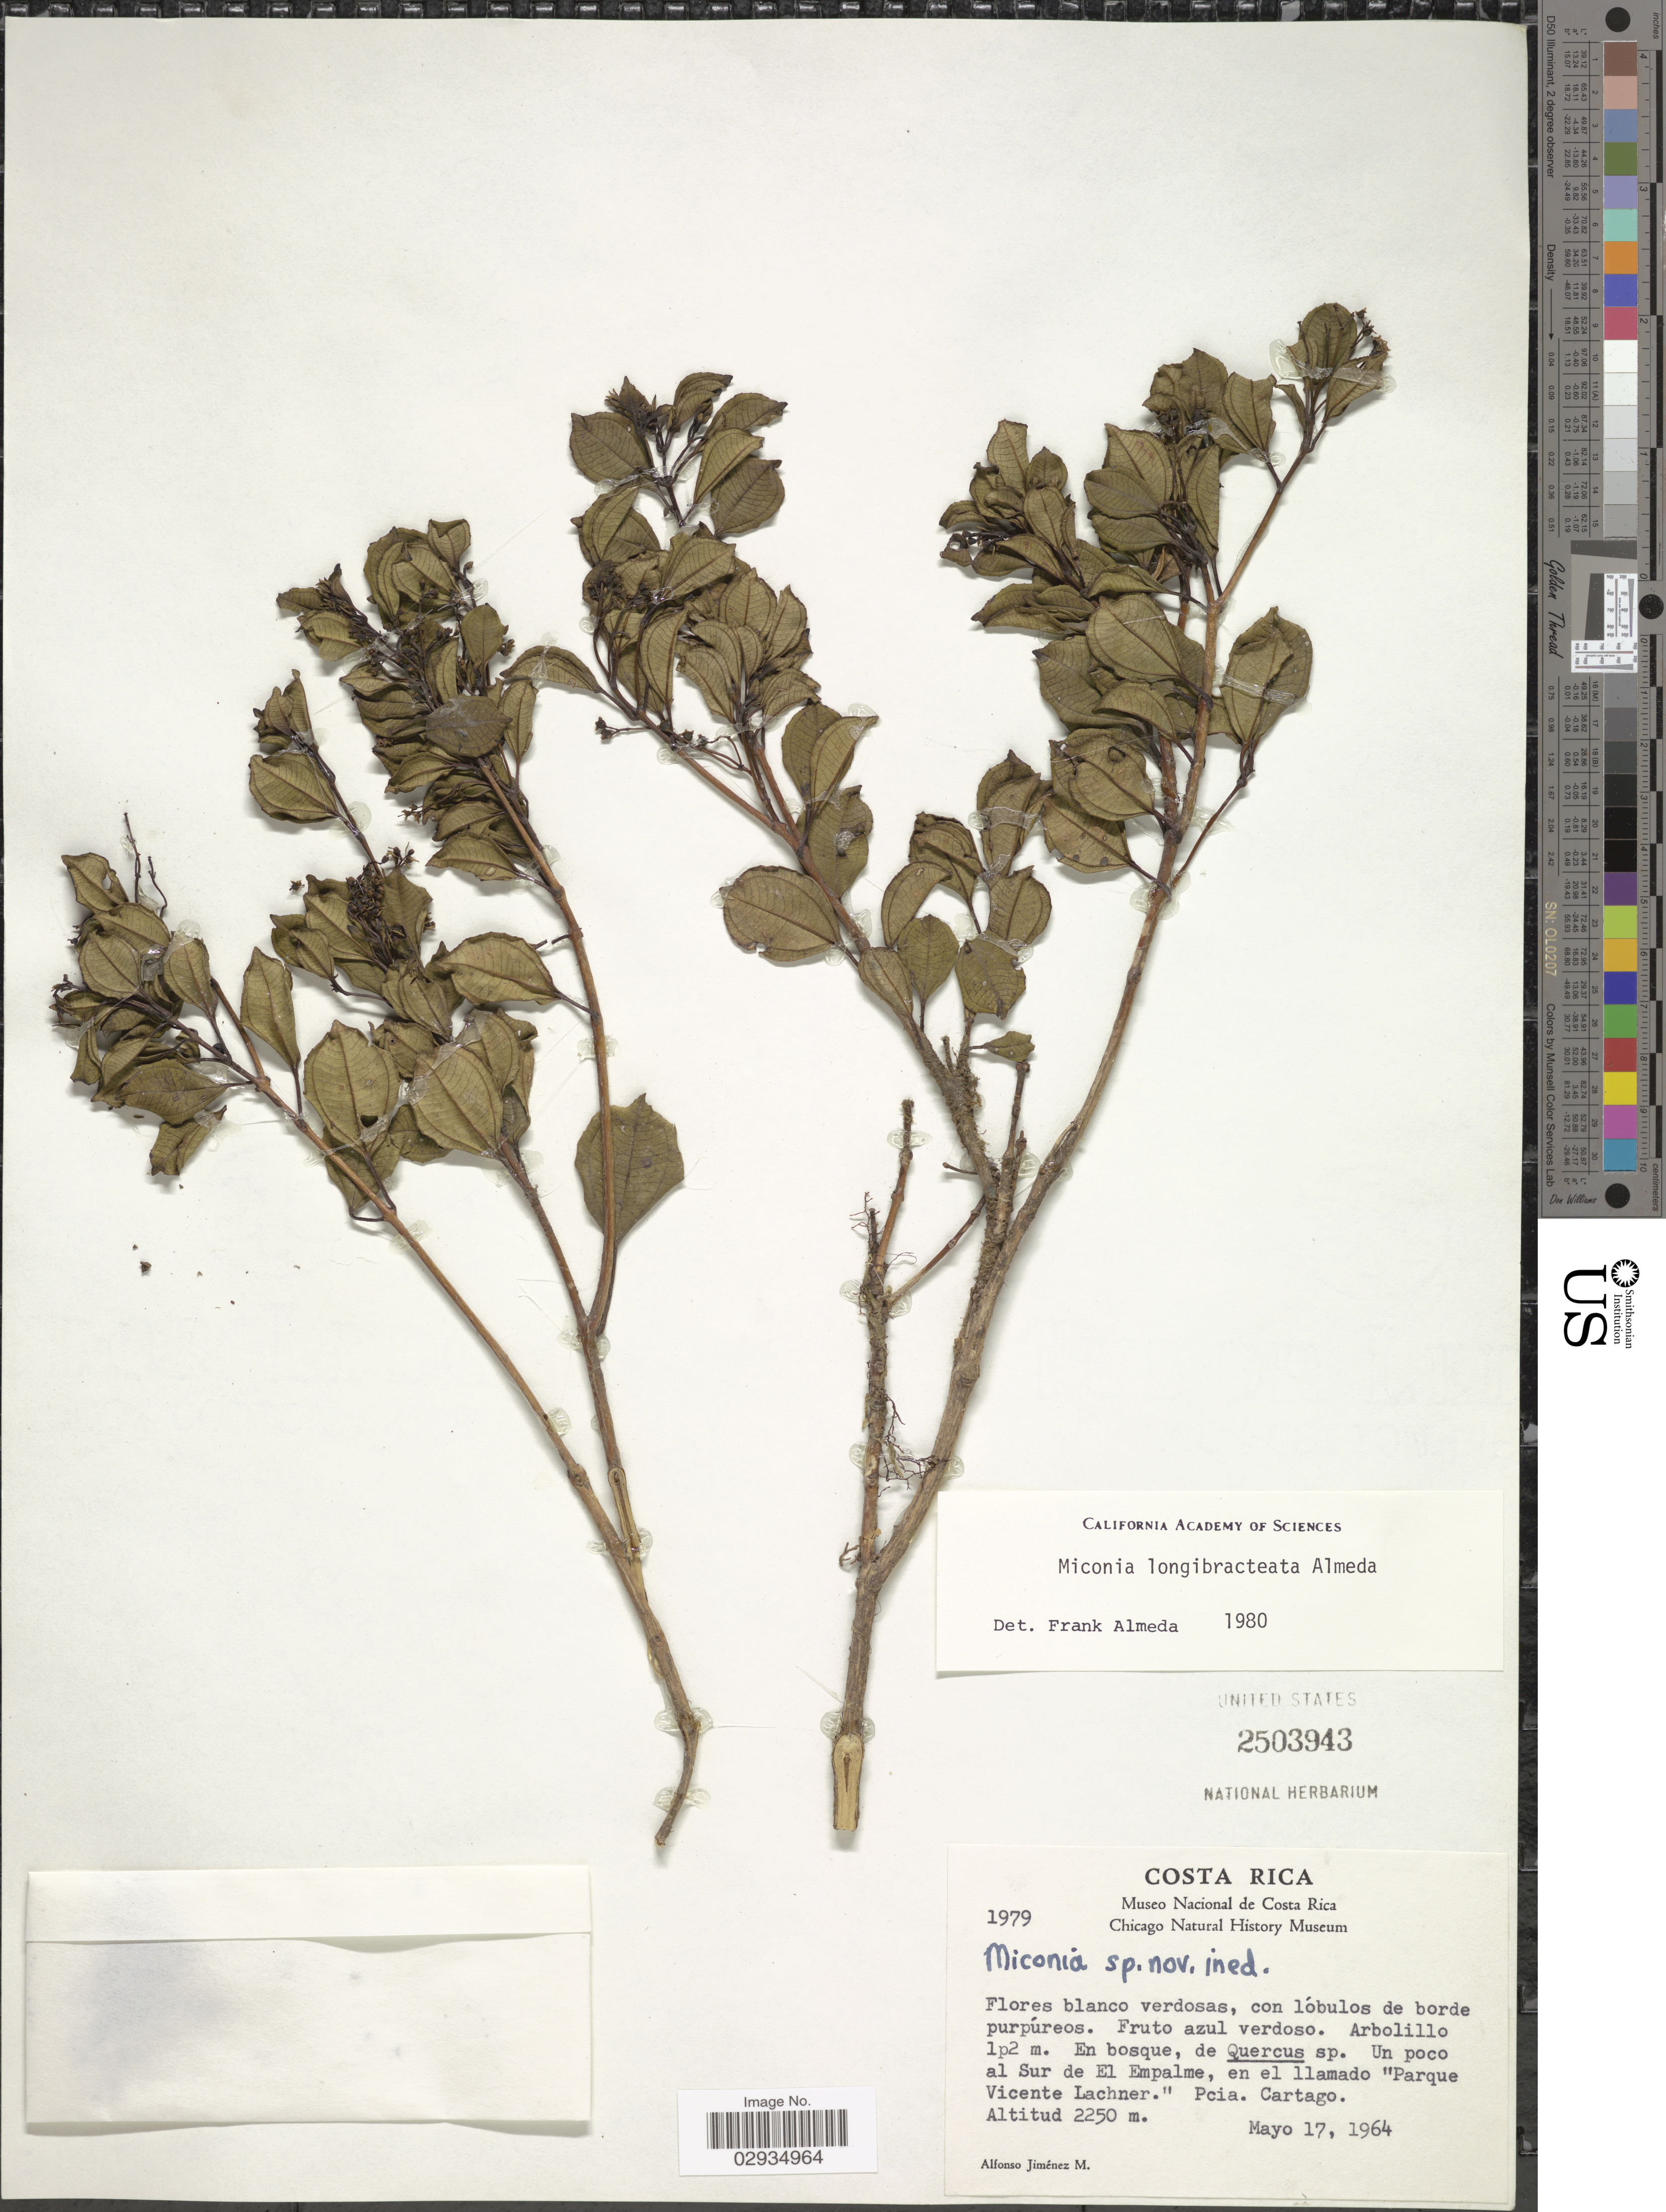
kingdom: Plantae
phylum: Tracheophyta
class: Magnoliopsida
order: Myrtales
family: Melastomataceae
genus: Miconia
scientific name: Miconia longibracteata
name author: Almeda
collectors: A. Jimenez M.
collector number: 1979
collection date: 1964-05-17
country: Costa Rica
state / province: Cartago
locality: Un poco al Sur de El Empalme, en el llamado "Parque Vicente Lachner.".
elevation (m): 2250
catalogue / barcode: US 2503943